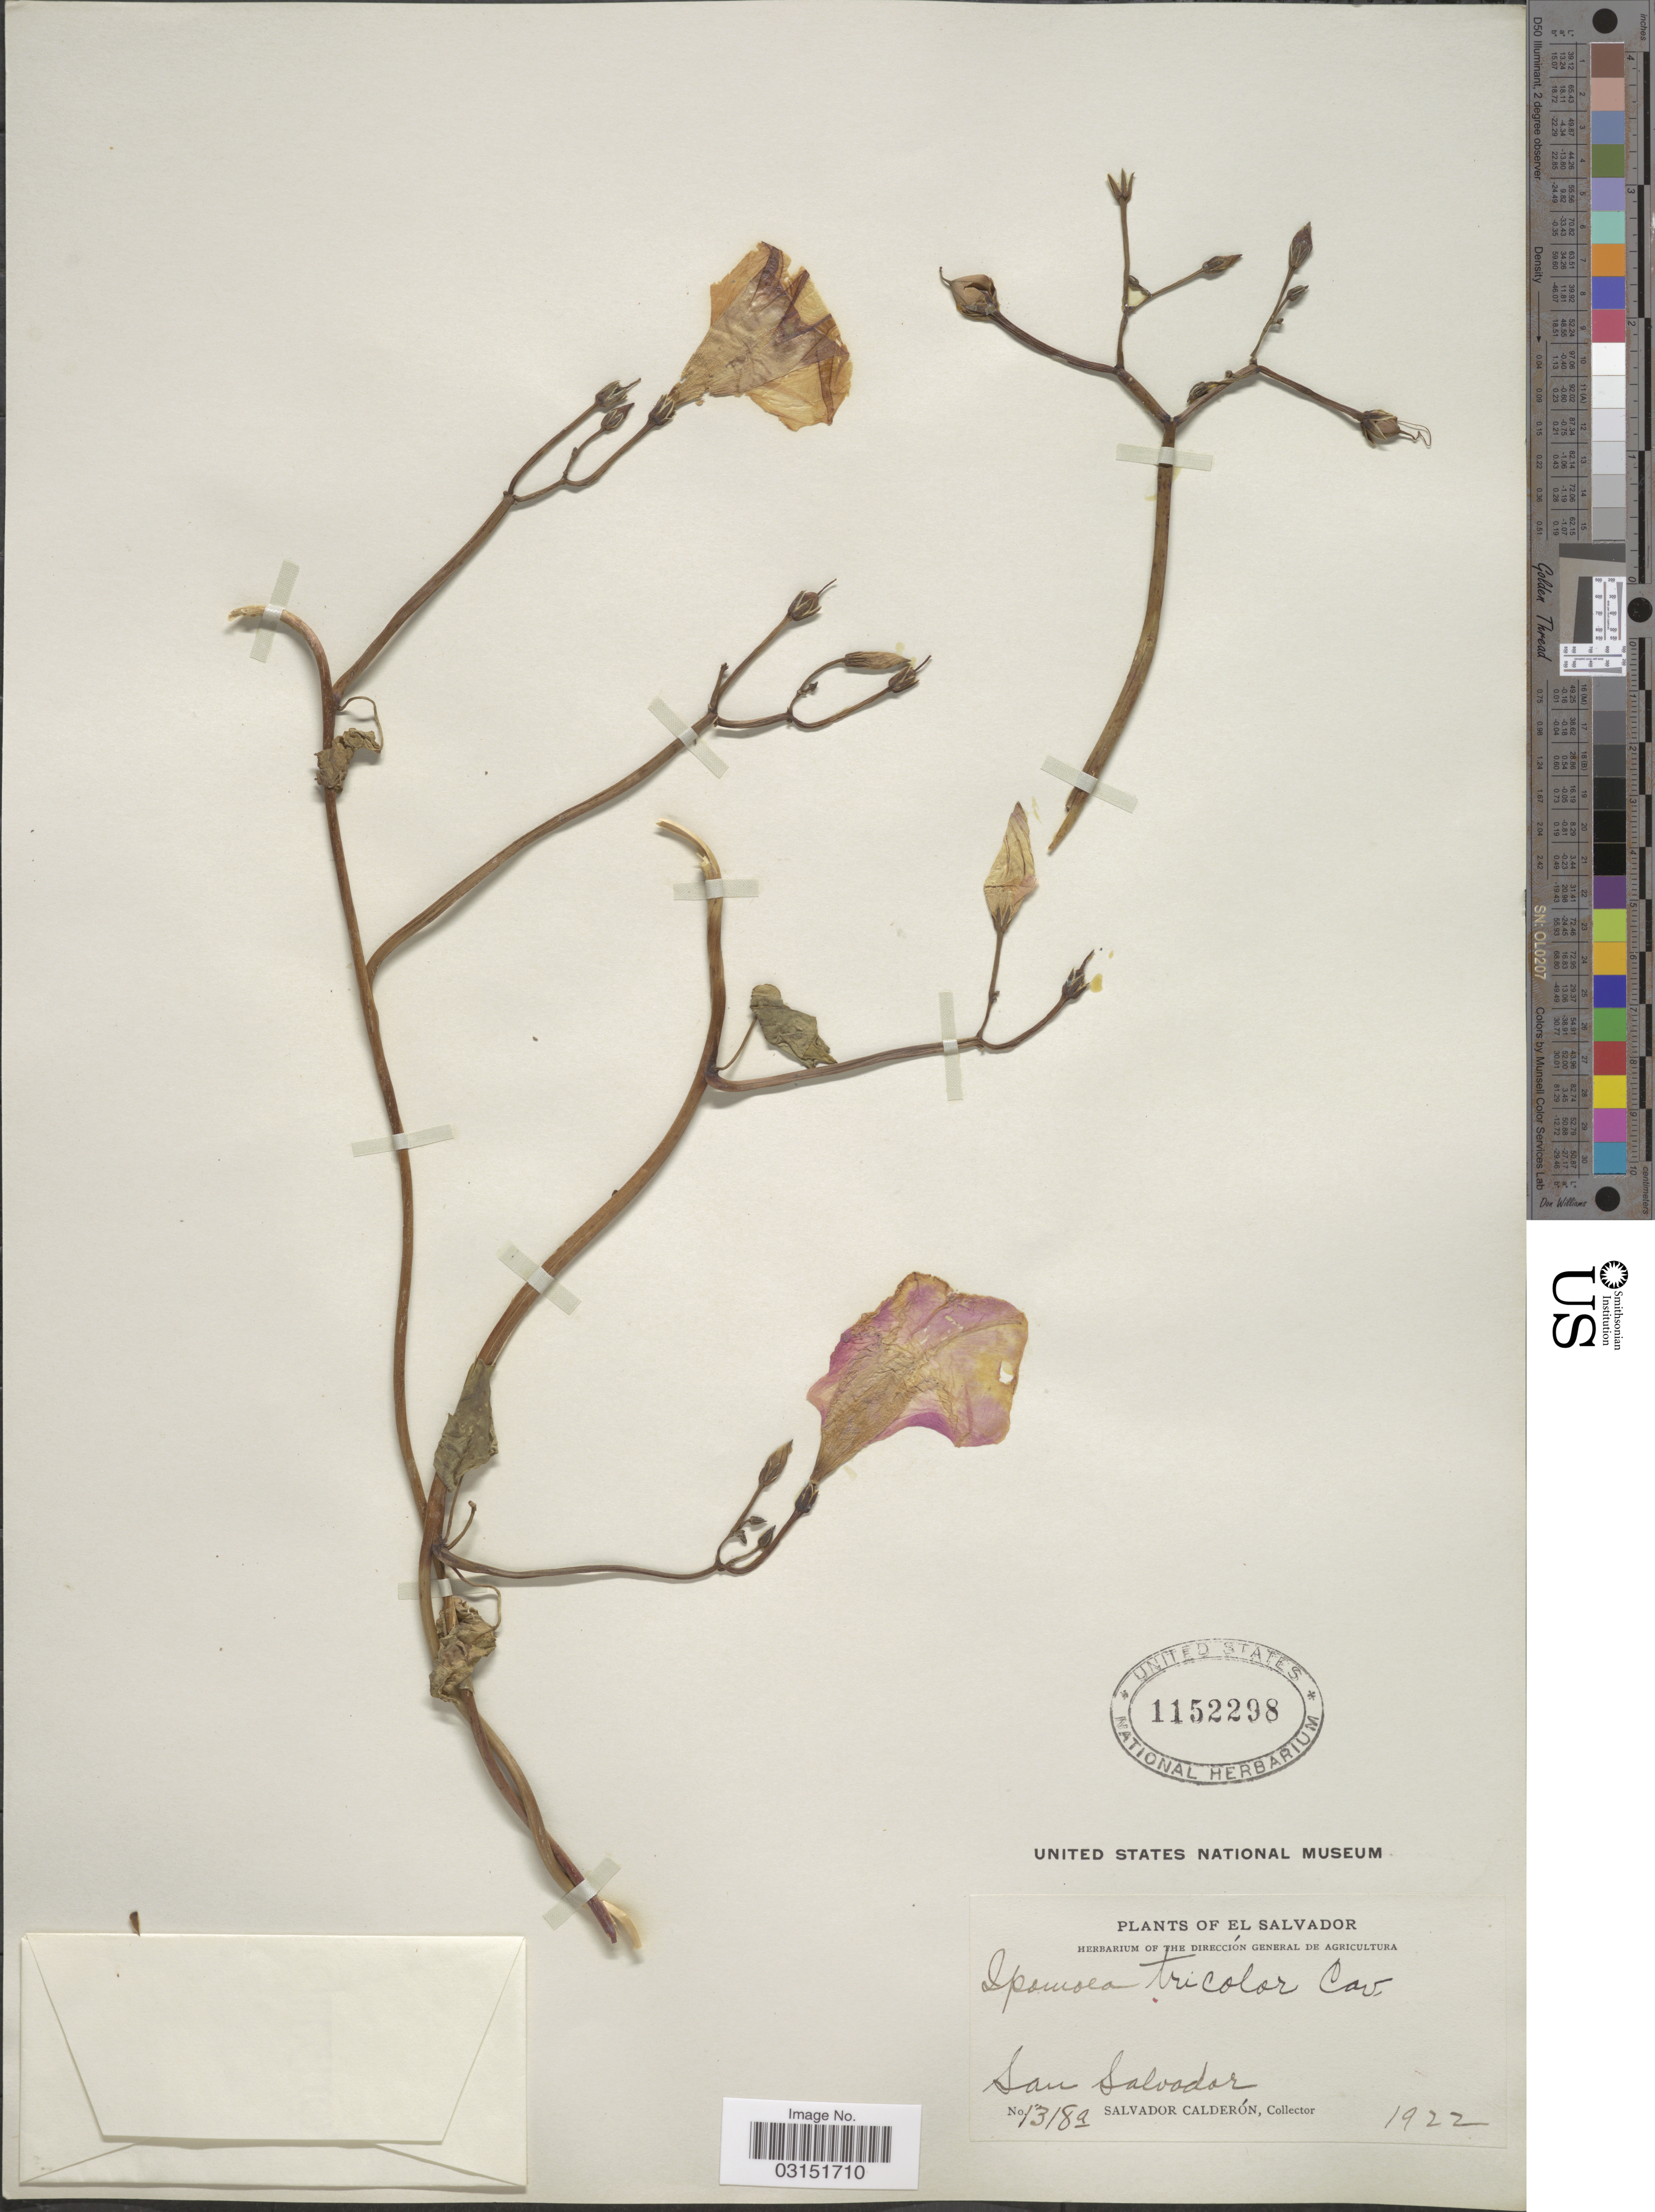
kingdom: Plantae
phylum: Tracheophyta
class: Magnoliopsida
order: Solanales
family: Convolvulaceae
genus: Ipomoea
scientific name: Ipomoea tricolor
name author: Cav.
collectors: S. Calderón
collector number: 1318a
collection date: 1922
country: El Salvador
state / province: San Salvador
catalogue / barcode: US 1152298